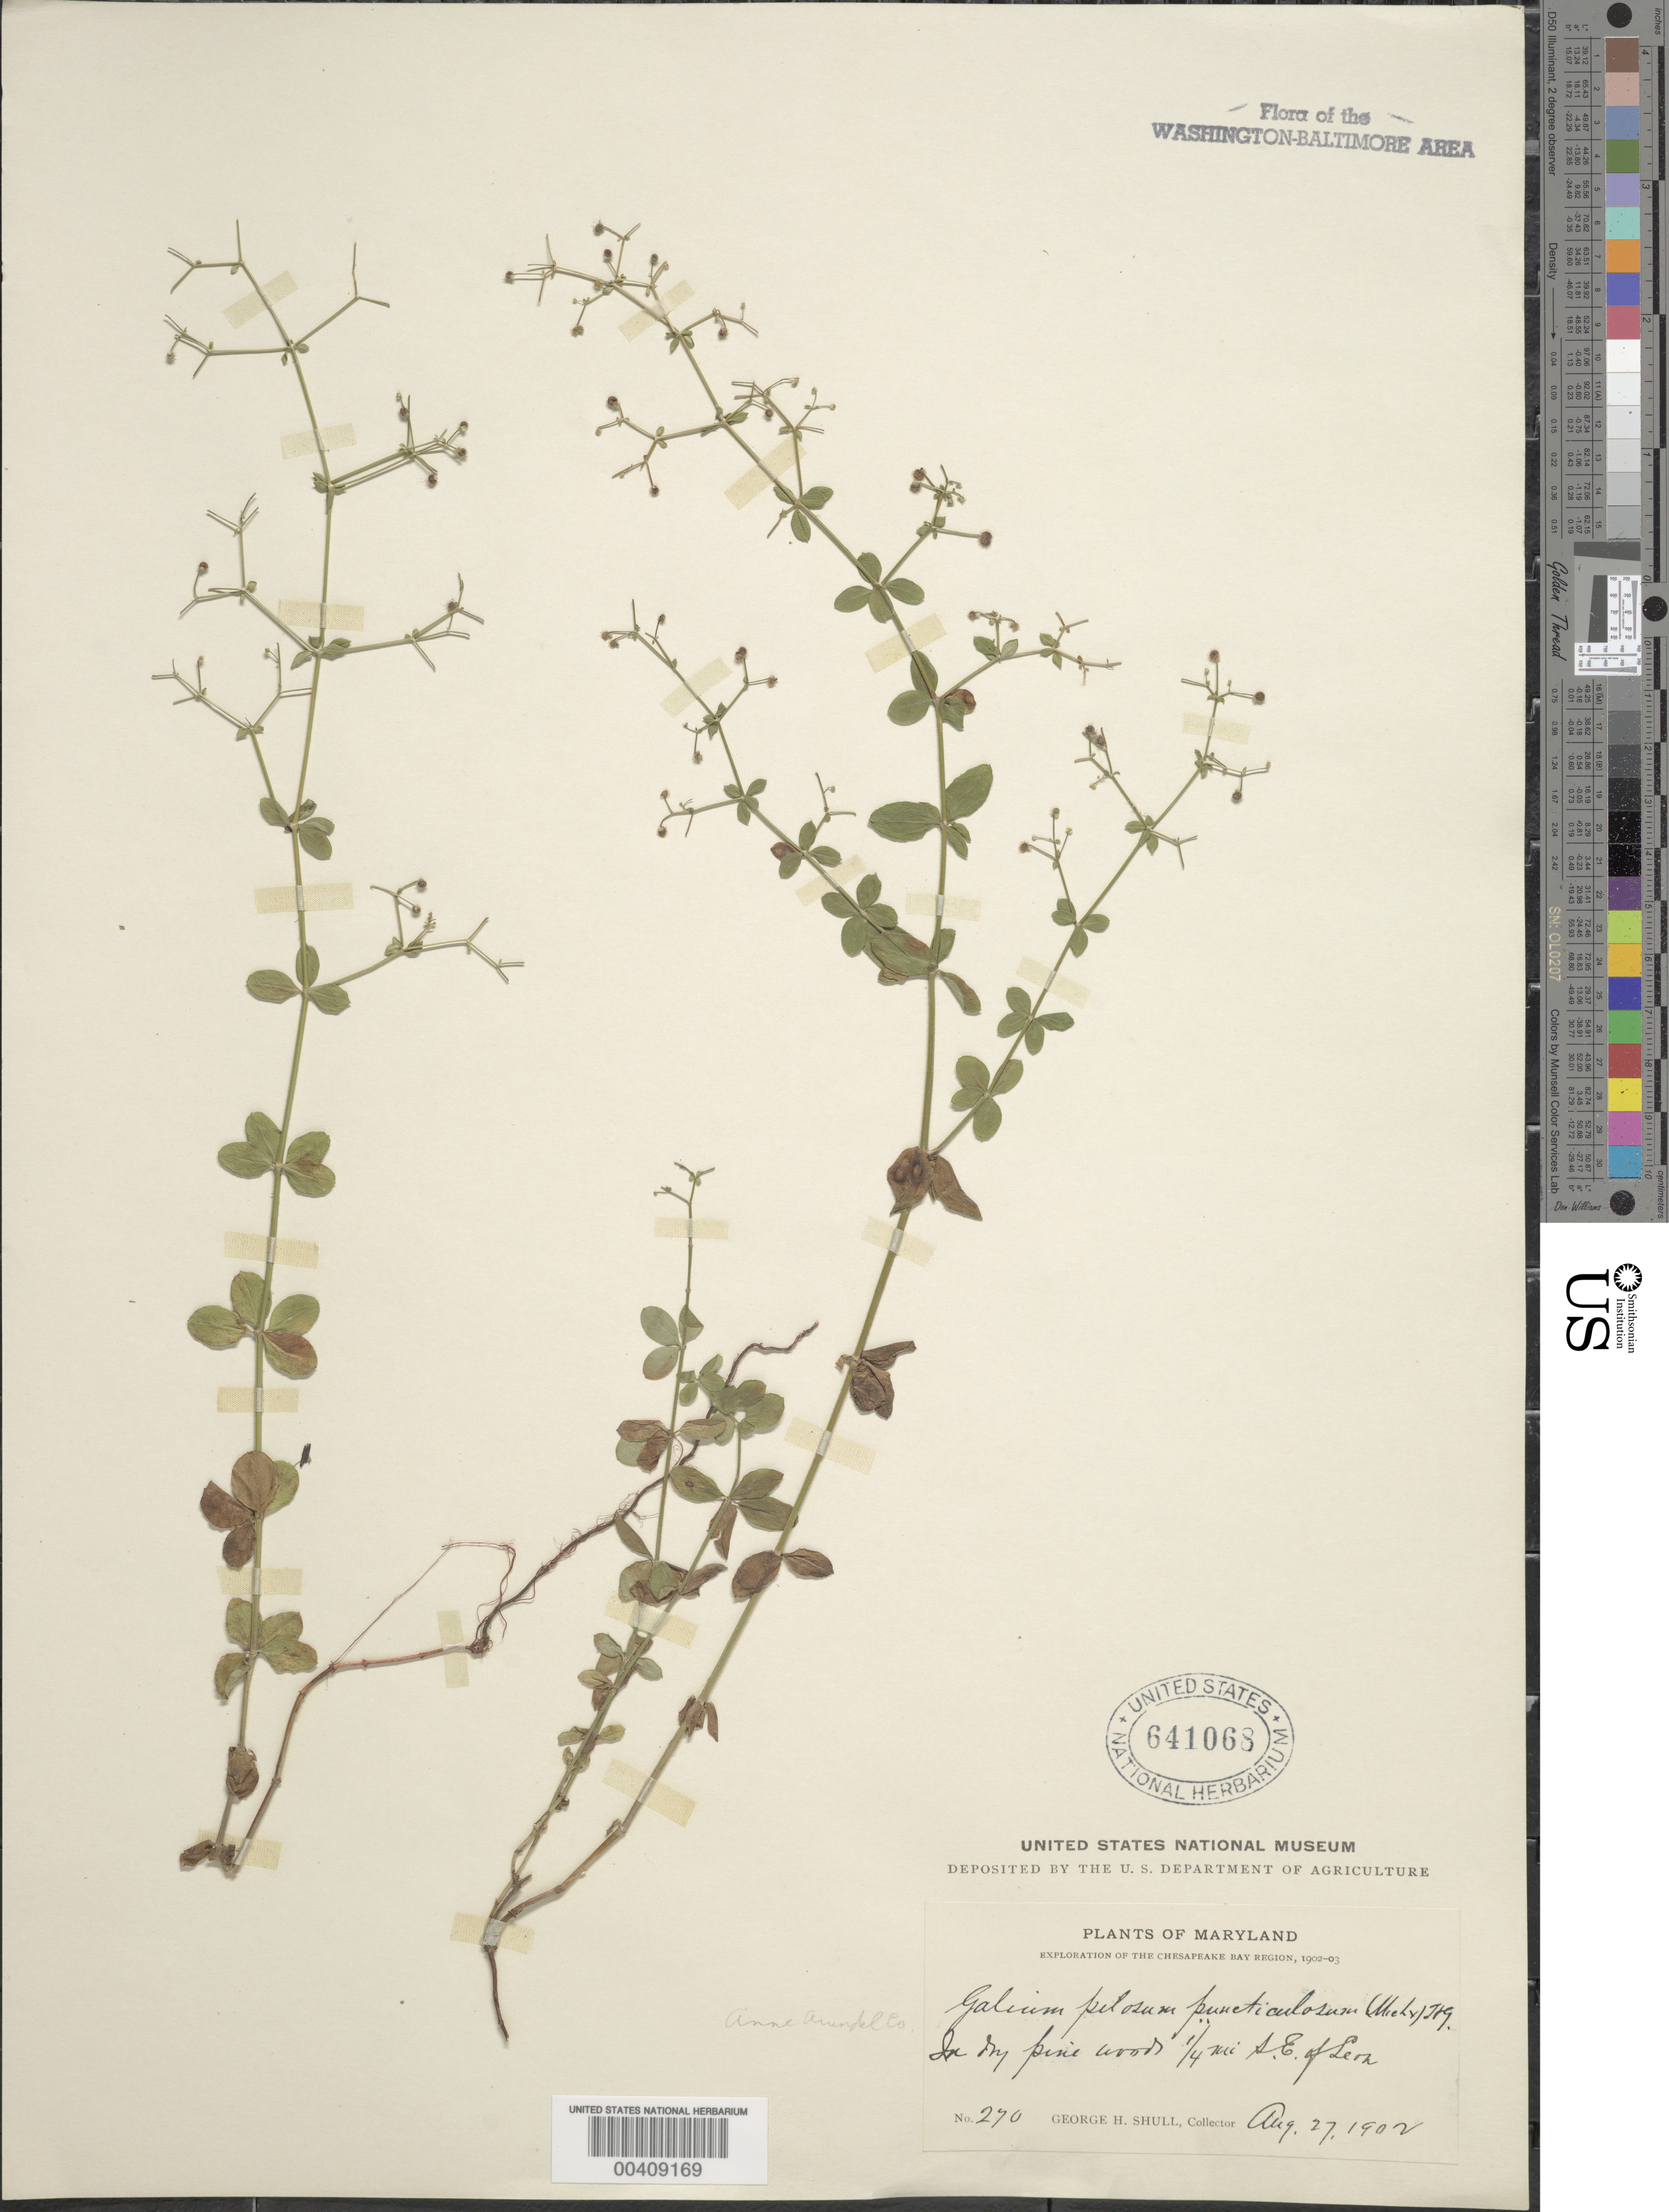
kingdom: Plantae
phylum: Tracheophyta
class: Magnoliopsida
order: Gentianales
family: Rubiaceae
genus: Galium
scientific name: Galium pilosum var. puncticulosum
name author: (Michx.) Torr. & A. Gray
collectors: G. H. Shull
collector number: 270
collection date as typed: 27 Aug 1902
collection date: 1902-08-27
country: United States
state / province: Maryland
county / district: Anne Arundel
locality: SE of Leon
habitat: In dry pine woods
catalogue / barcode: US 641068